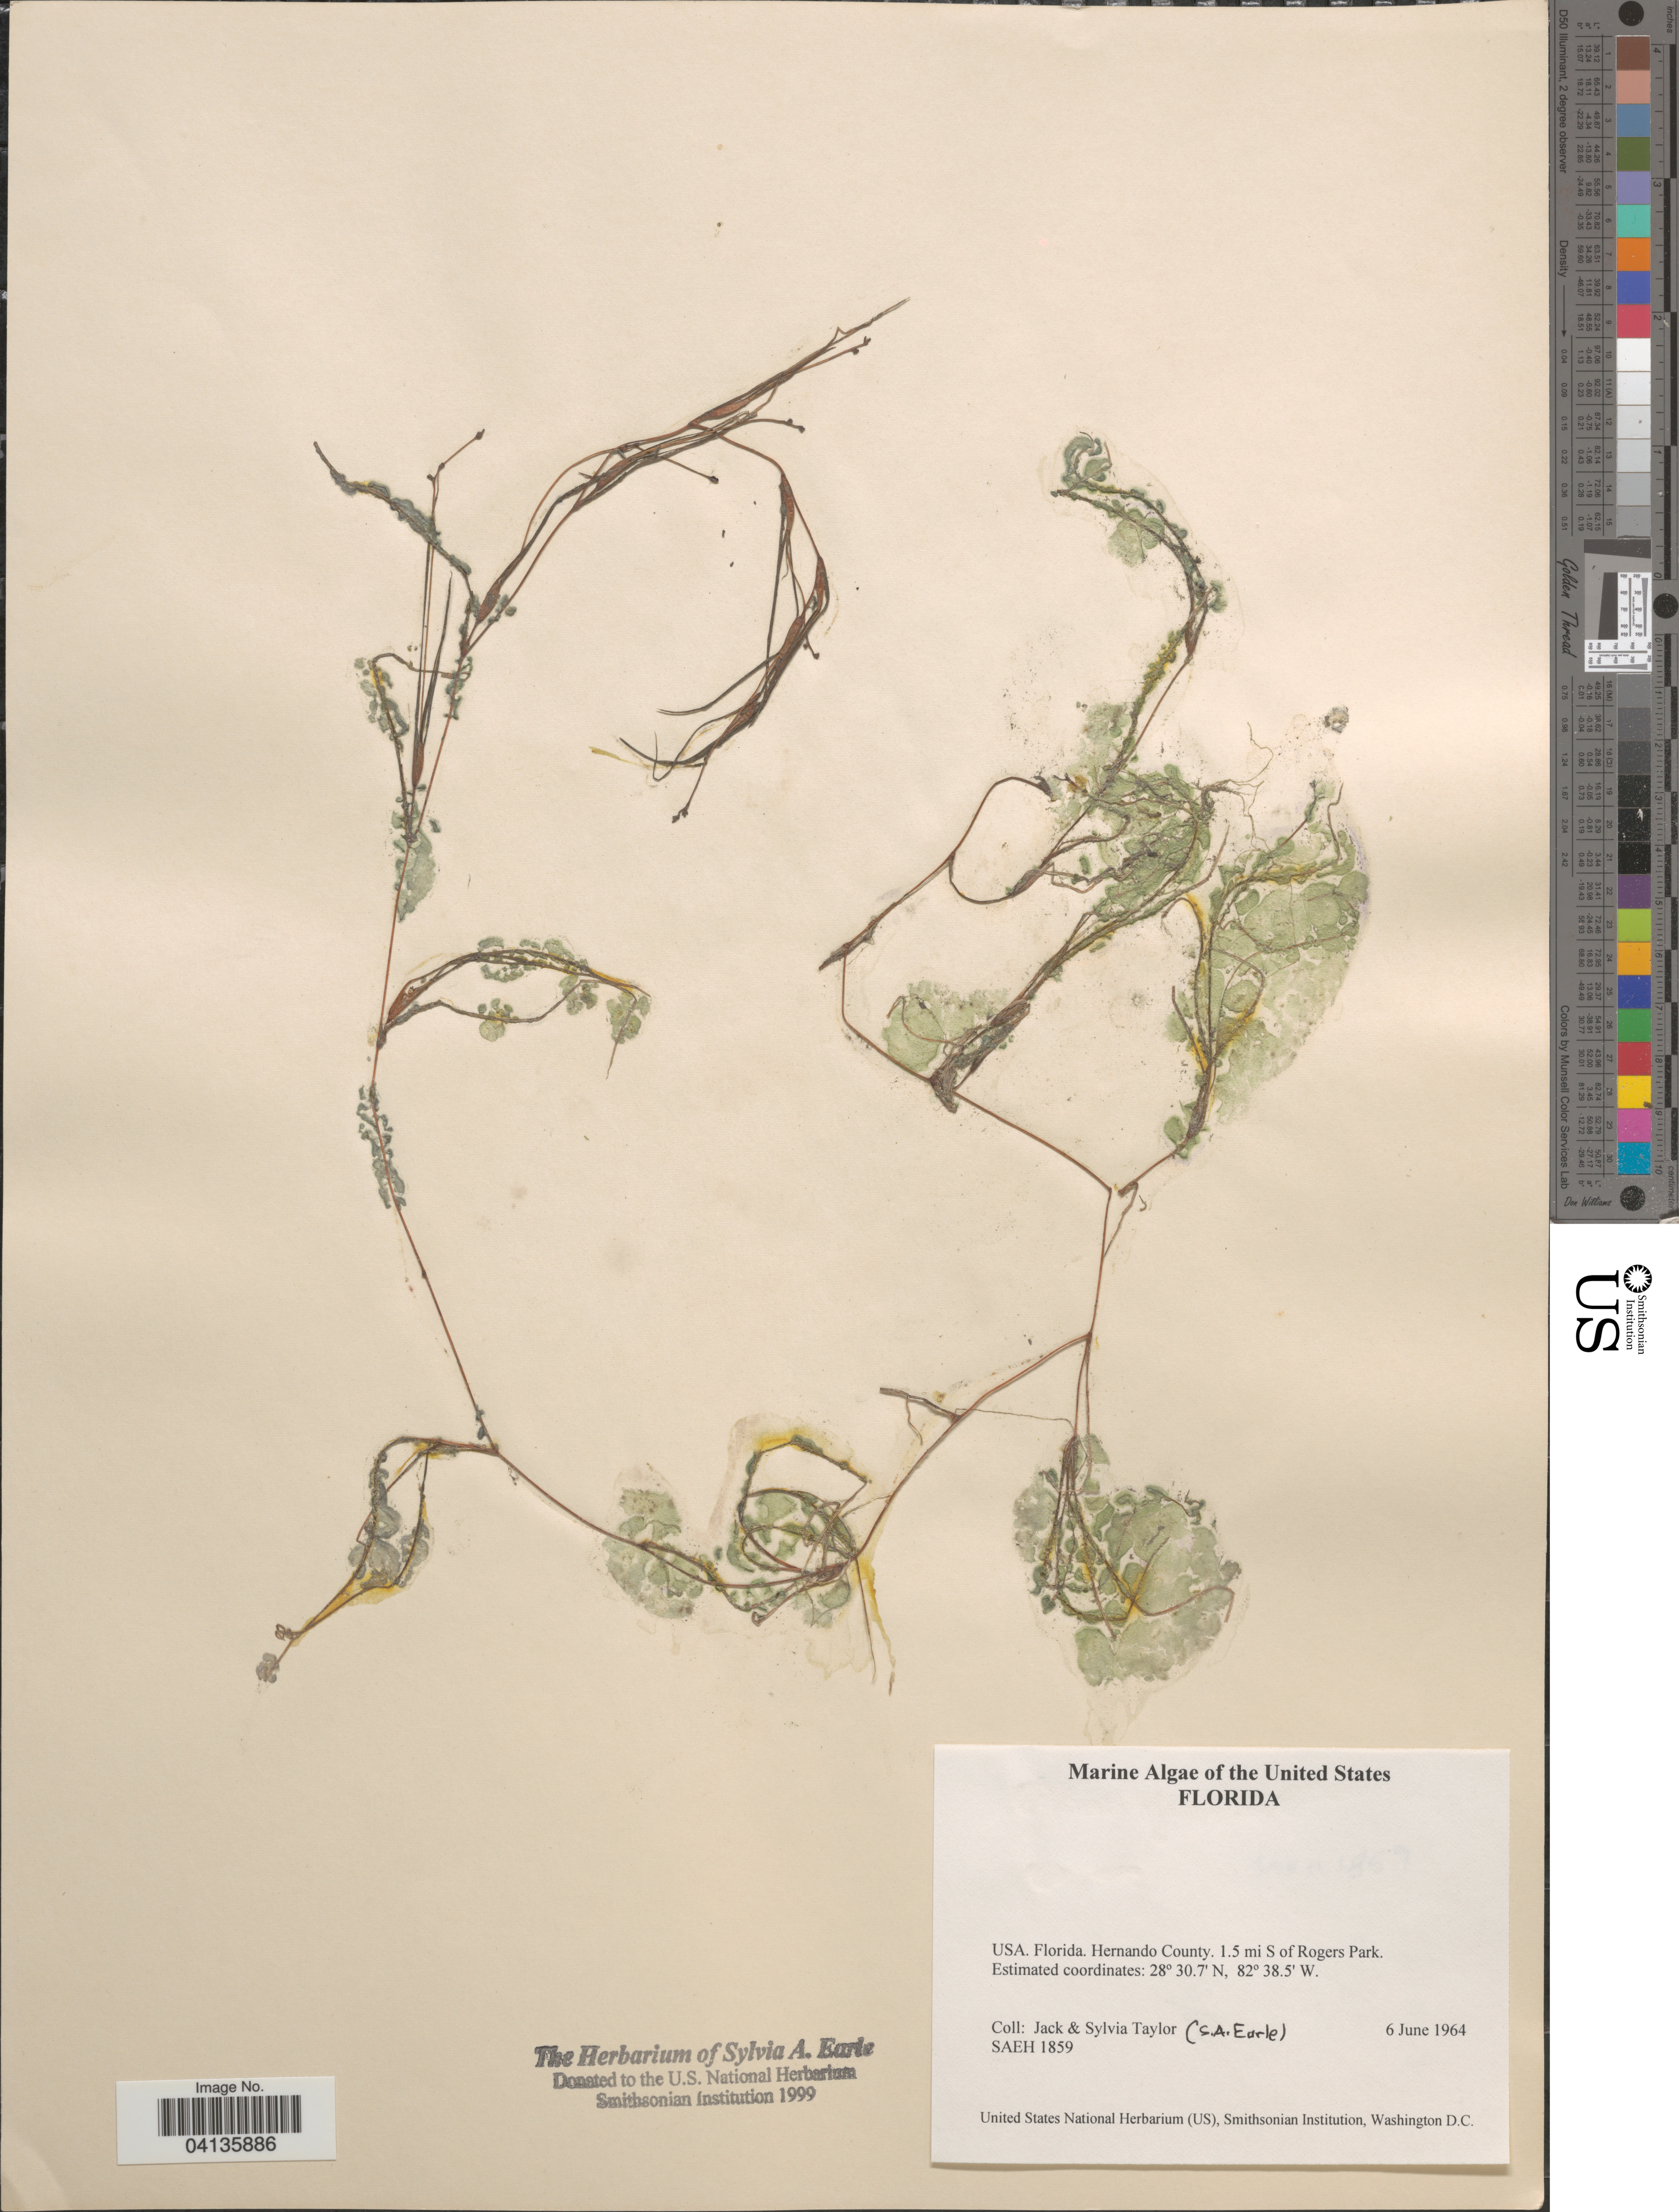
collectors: J. Taylor, S. E. Taylor & S. A. Earle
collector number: SAEH 1859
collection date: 1964-01-06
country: United States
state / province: Florida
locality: Hernando County. 1.5 mi S of Rogers Park.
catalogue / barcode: US 238723